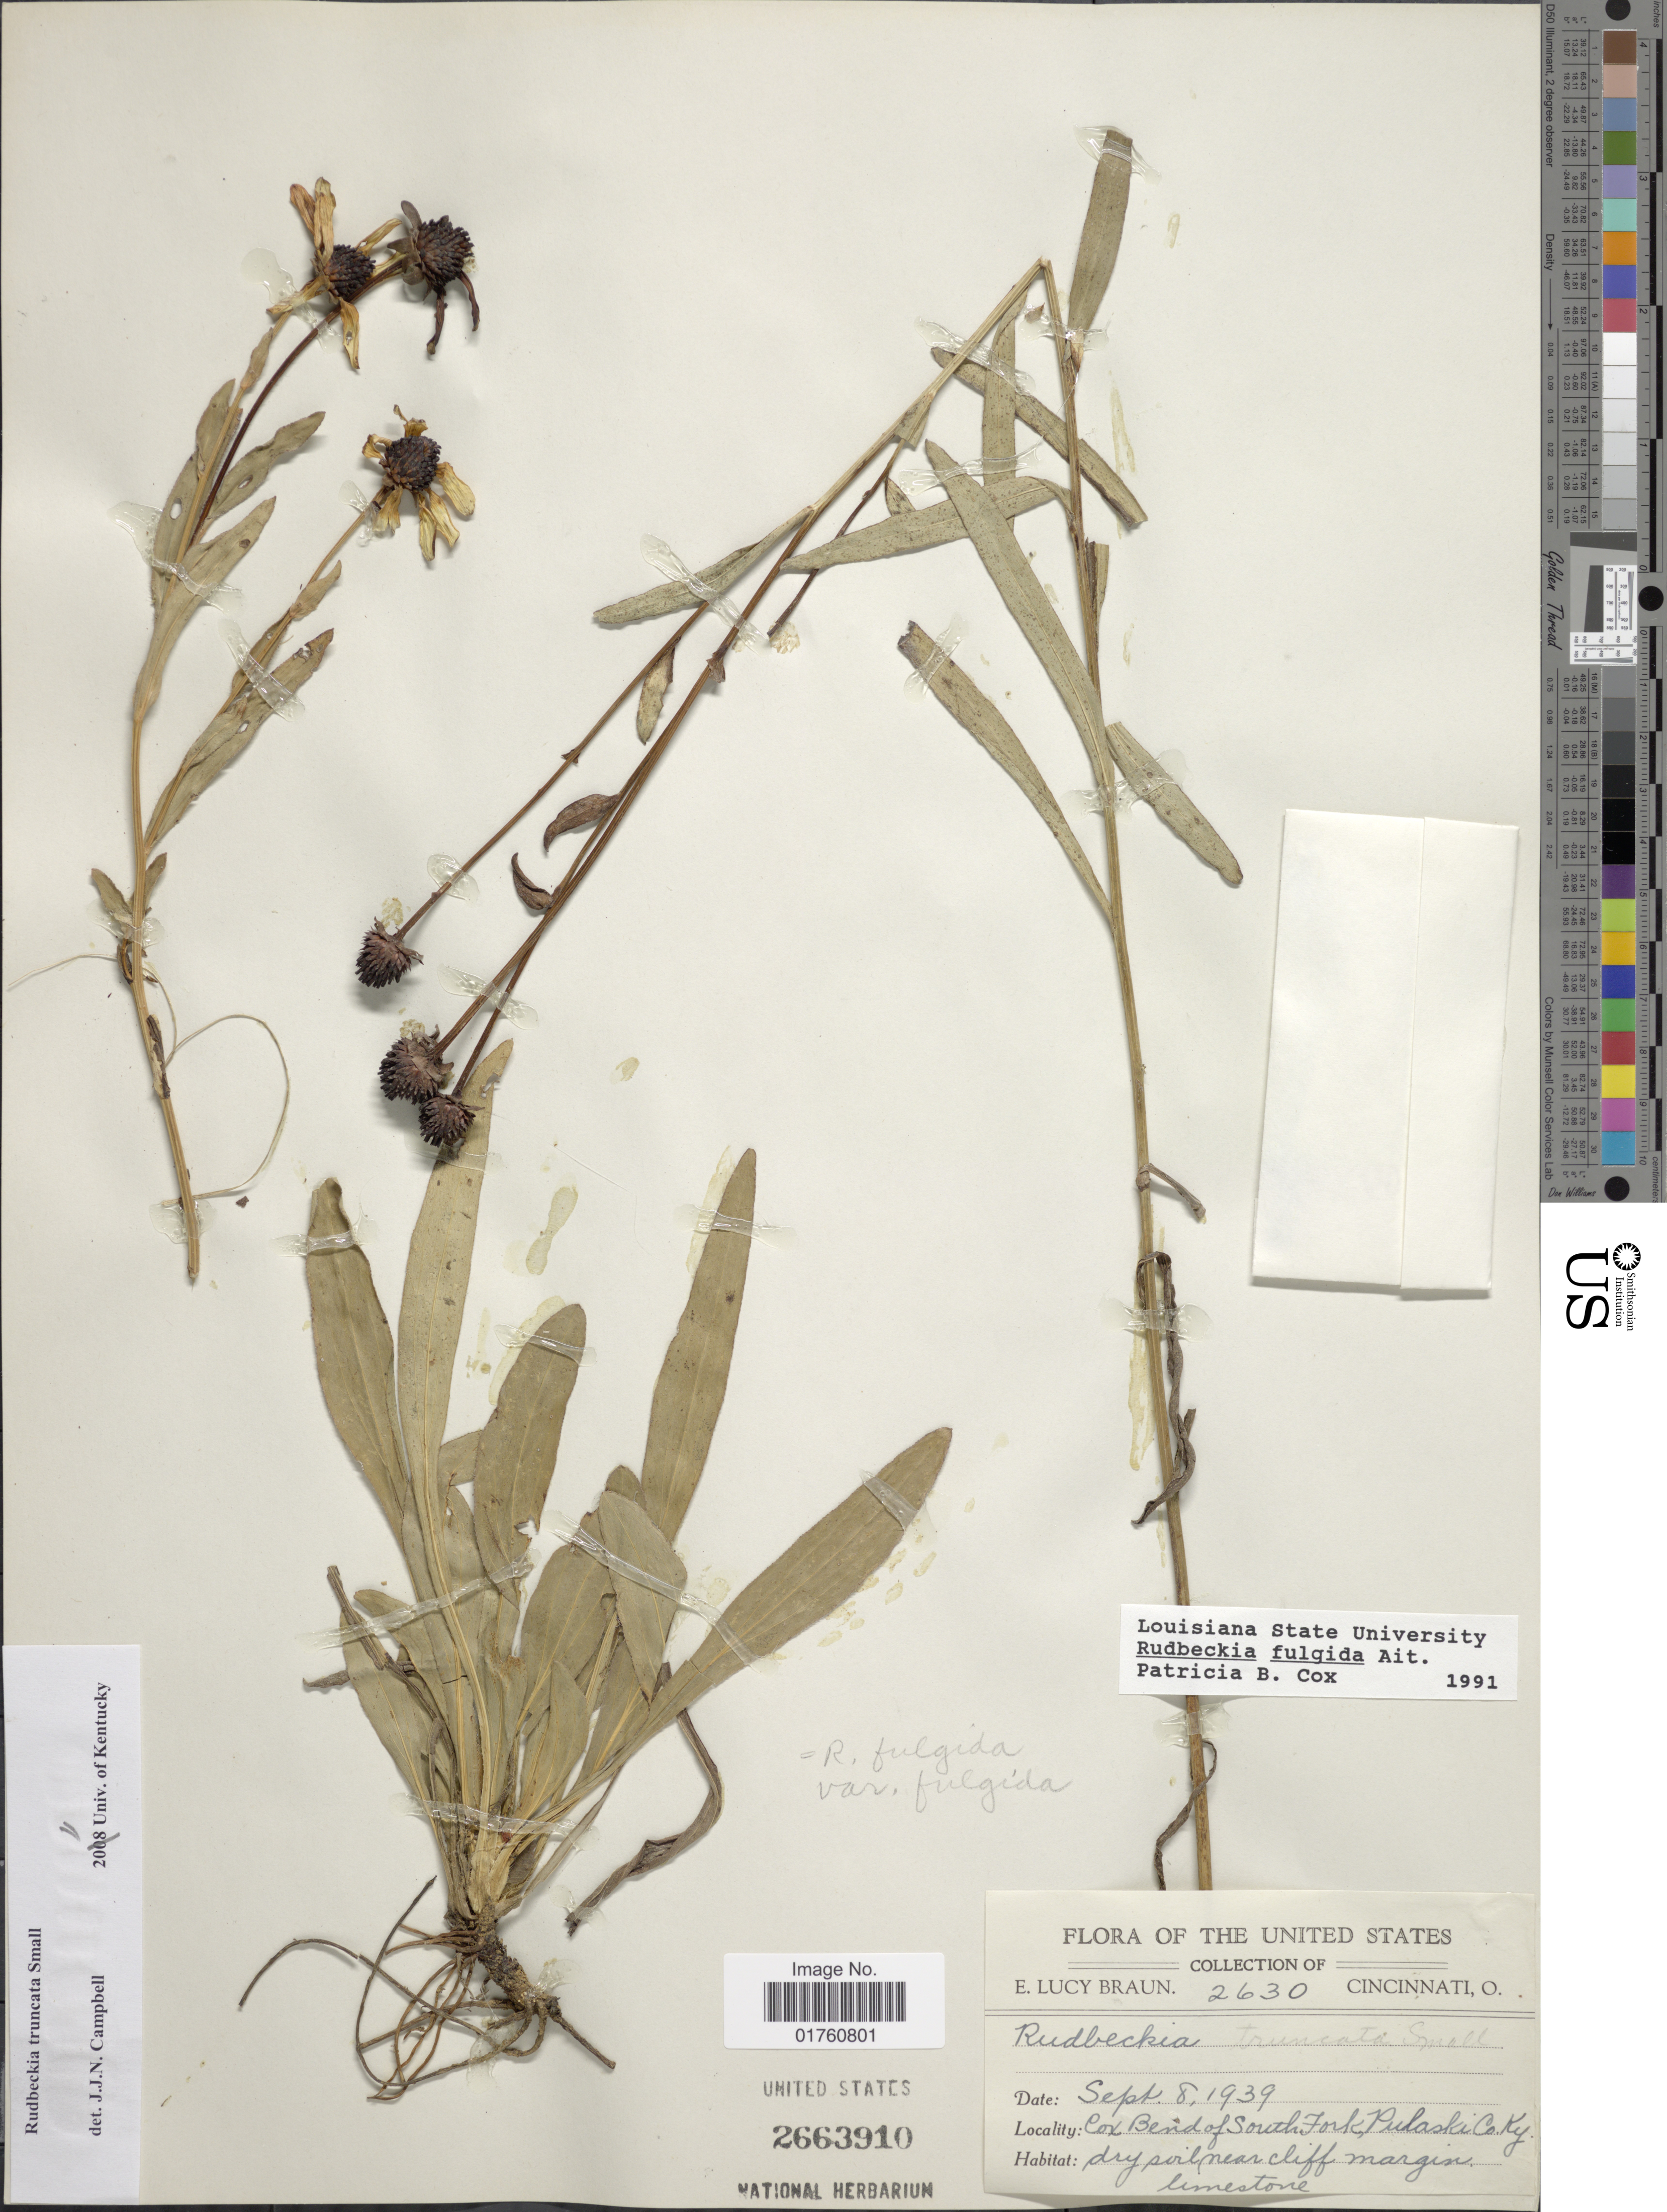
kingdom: Plantae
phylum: Tracheophyta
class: Magnoliopsida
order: Asterales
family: Asteraceae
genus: Rudbeckia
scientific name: Rudbeckia fulgida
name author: Aiton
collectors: E. L. Braun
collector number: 2630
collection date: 1939-09-08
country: United States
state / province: Kentucky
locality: Cox Bend of South Fork, Pulaski Co.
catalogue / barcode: US 2663910